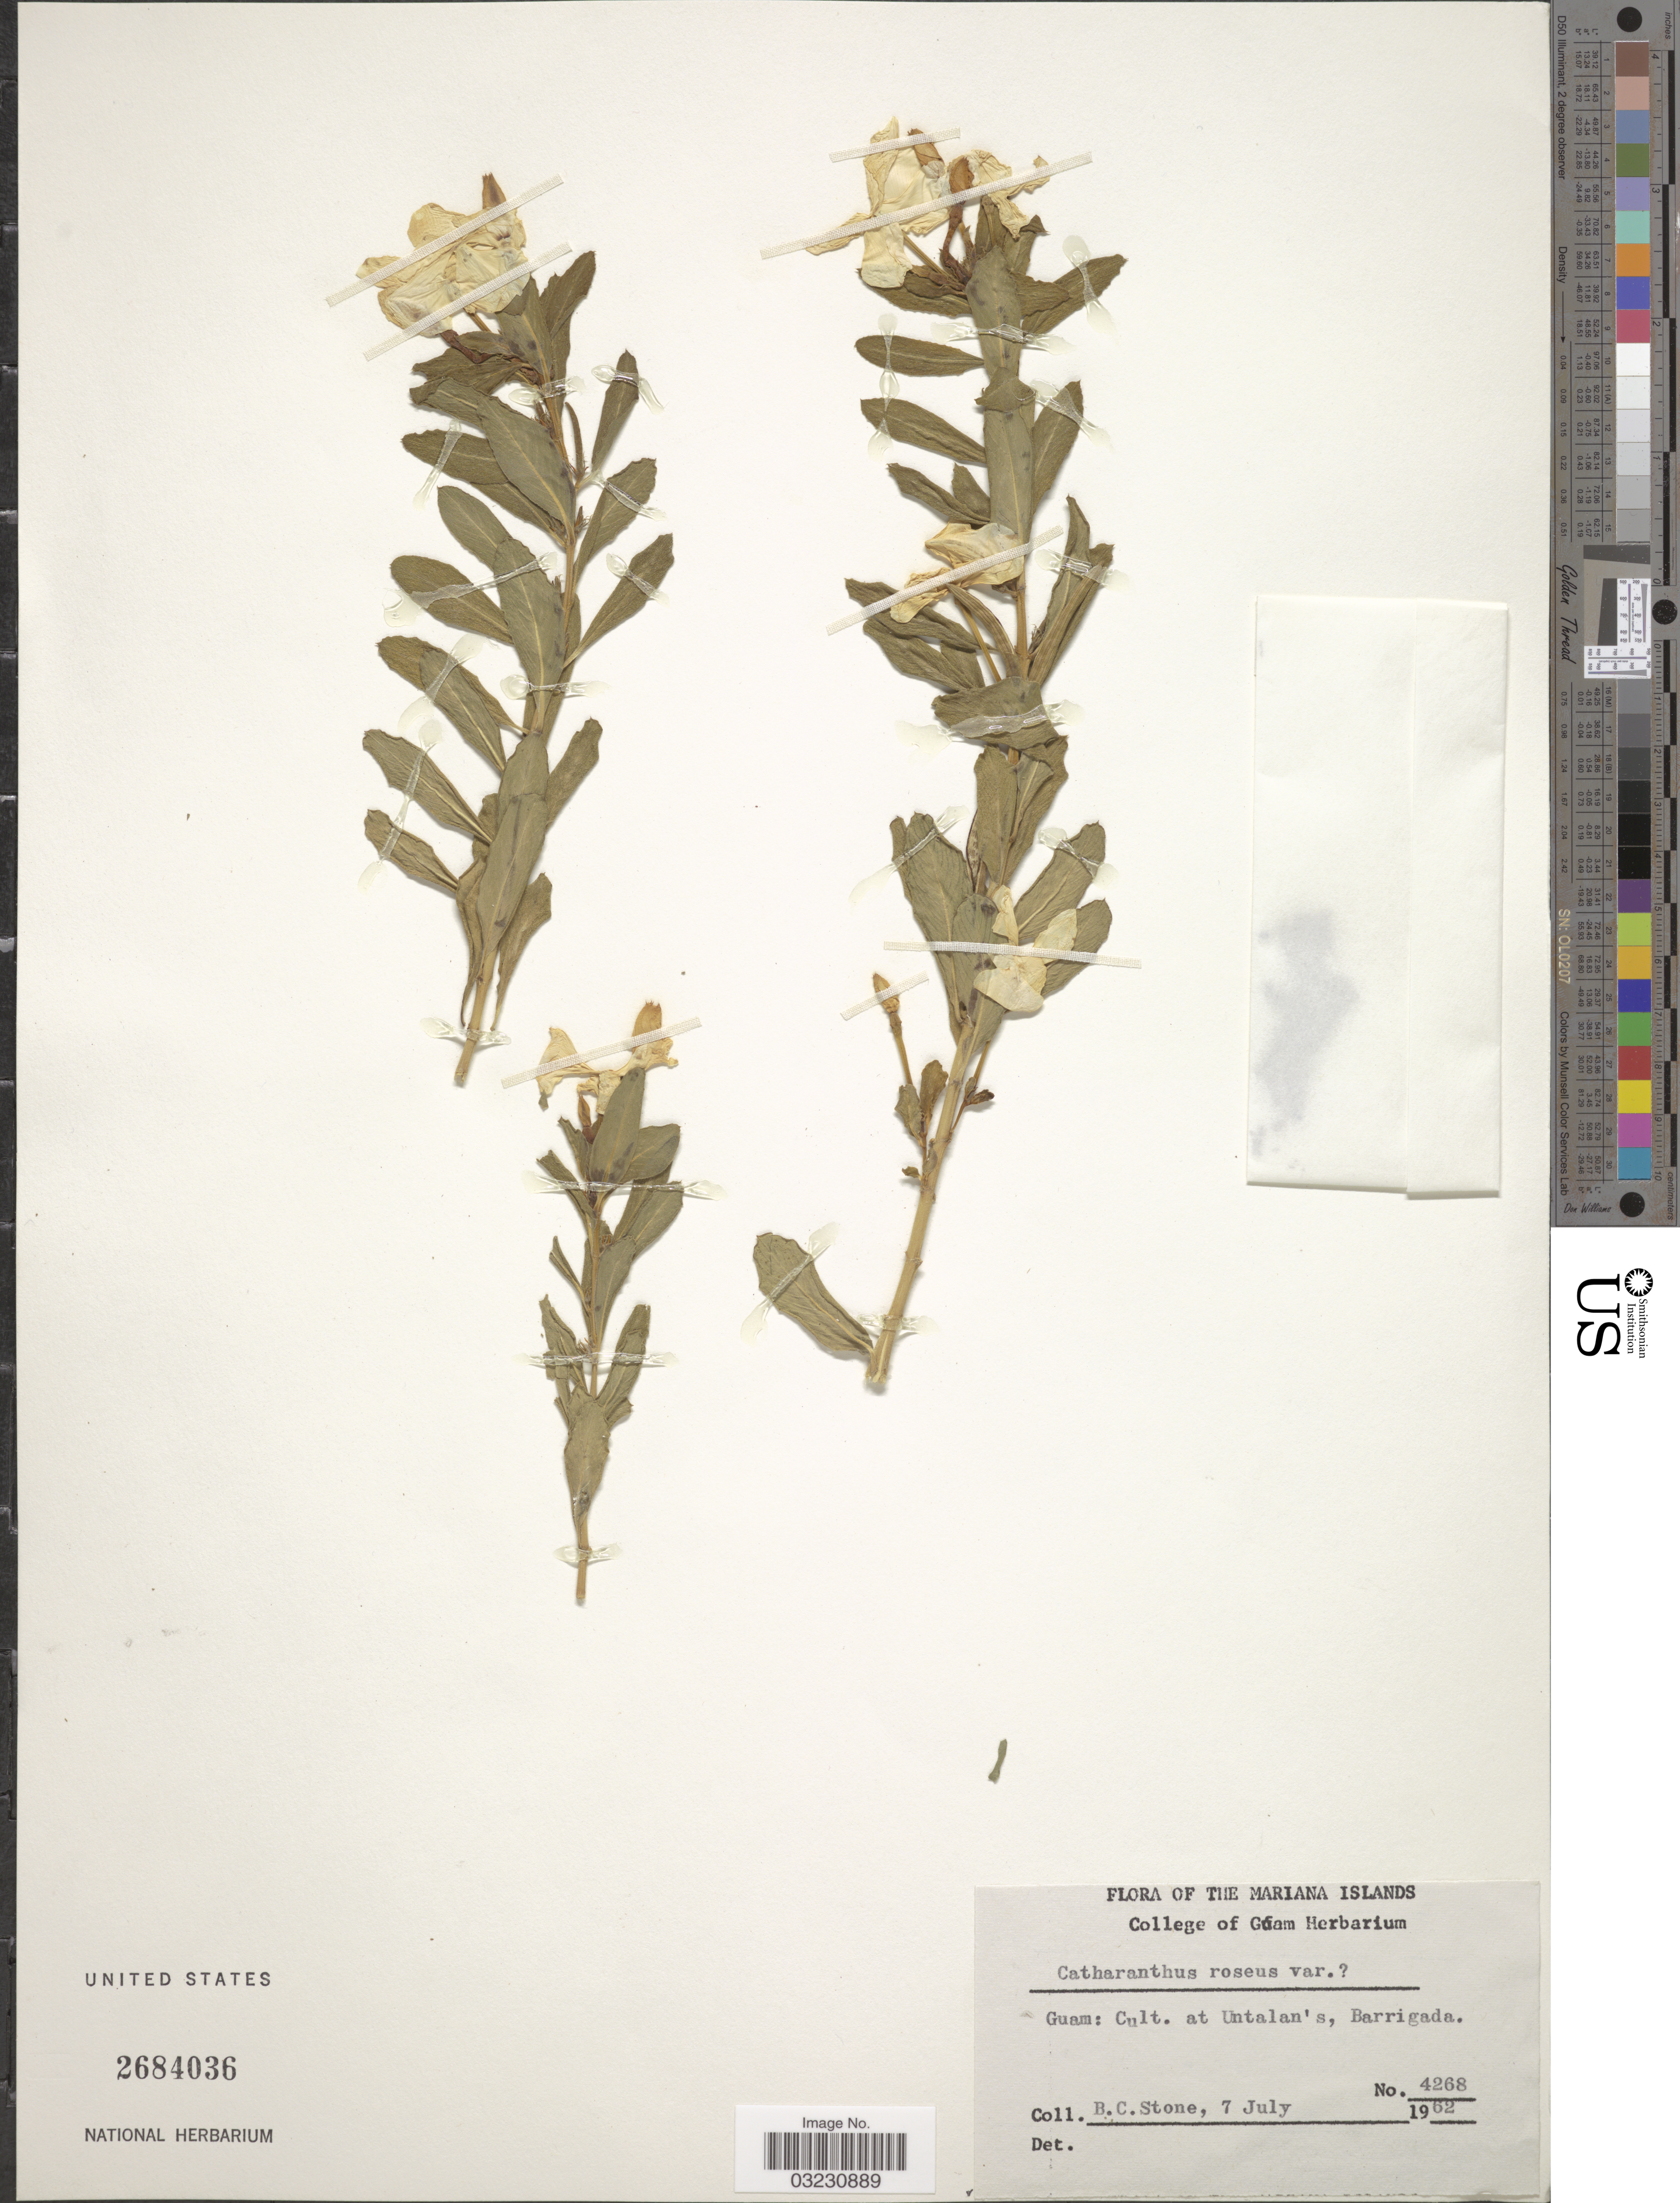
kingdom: Plantae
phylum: Tracheophyta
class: Magnoliopsida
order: Gentianales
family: Apocynaceae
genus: Catharanthus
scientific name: Catharanthus roseus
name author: (L.) G. Don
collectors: B. C. Stone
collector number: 4268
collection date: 1962-07-07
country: Guam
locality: Mariana Islands. At Untalan's, Barrigada.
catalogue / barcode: US 2684036